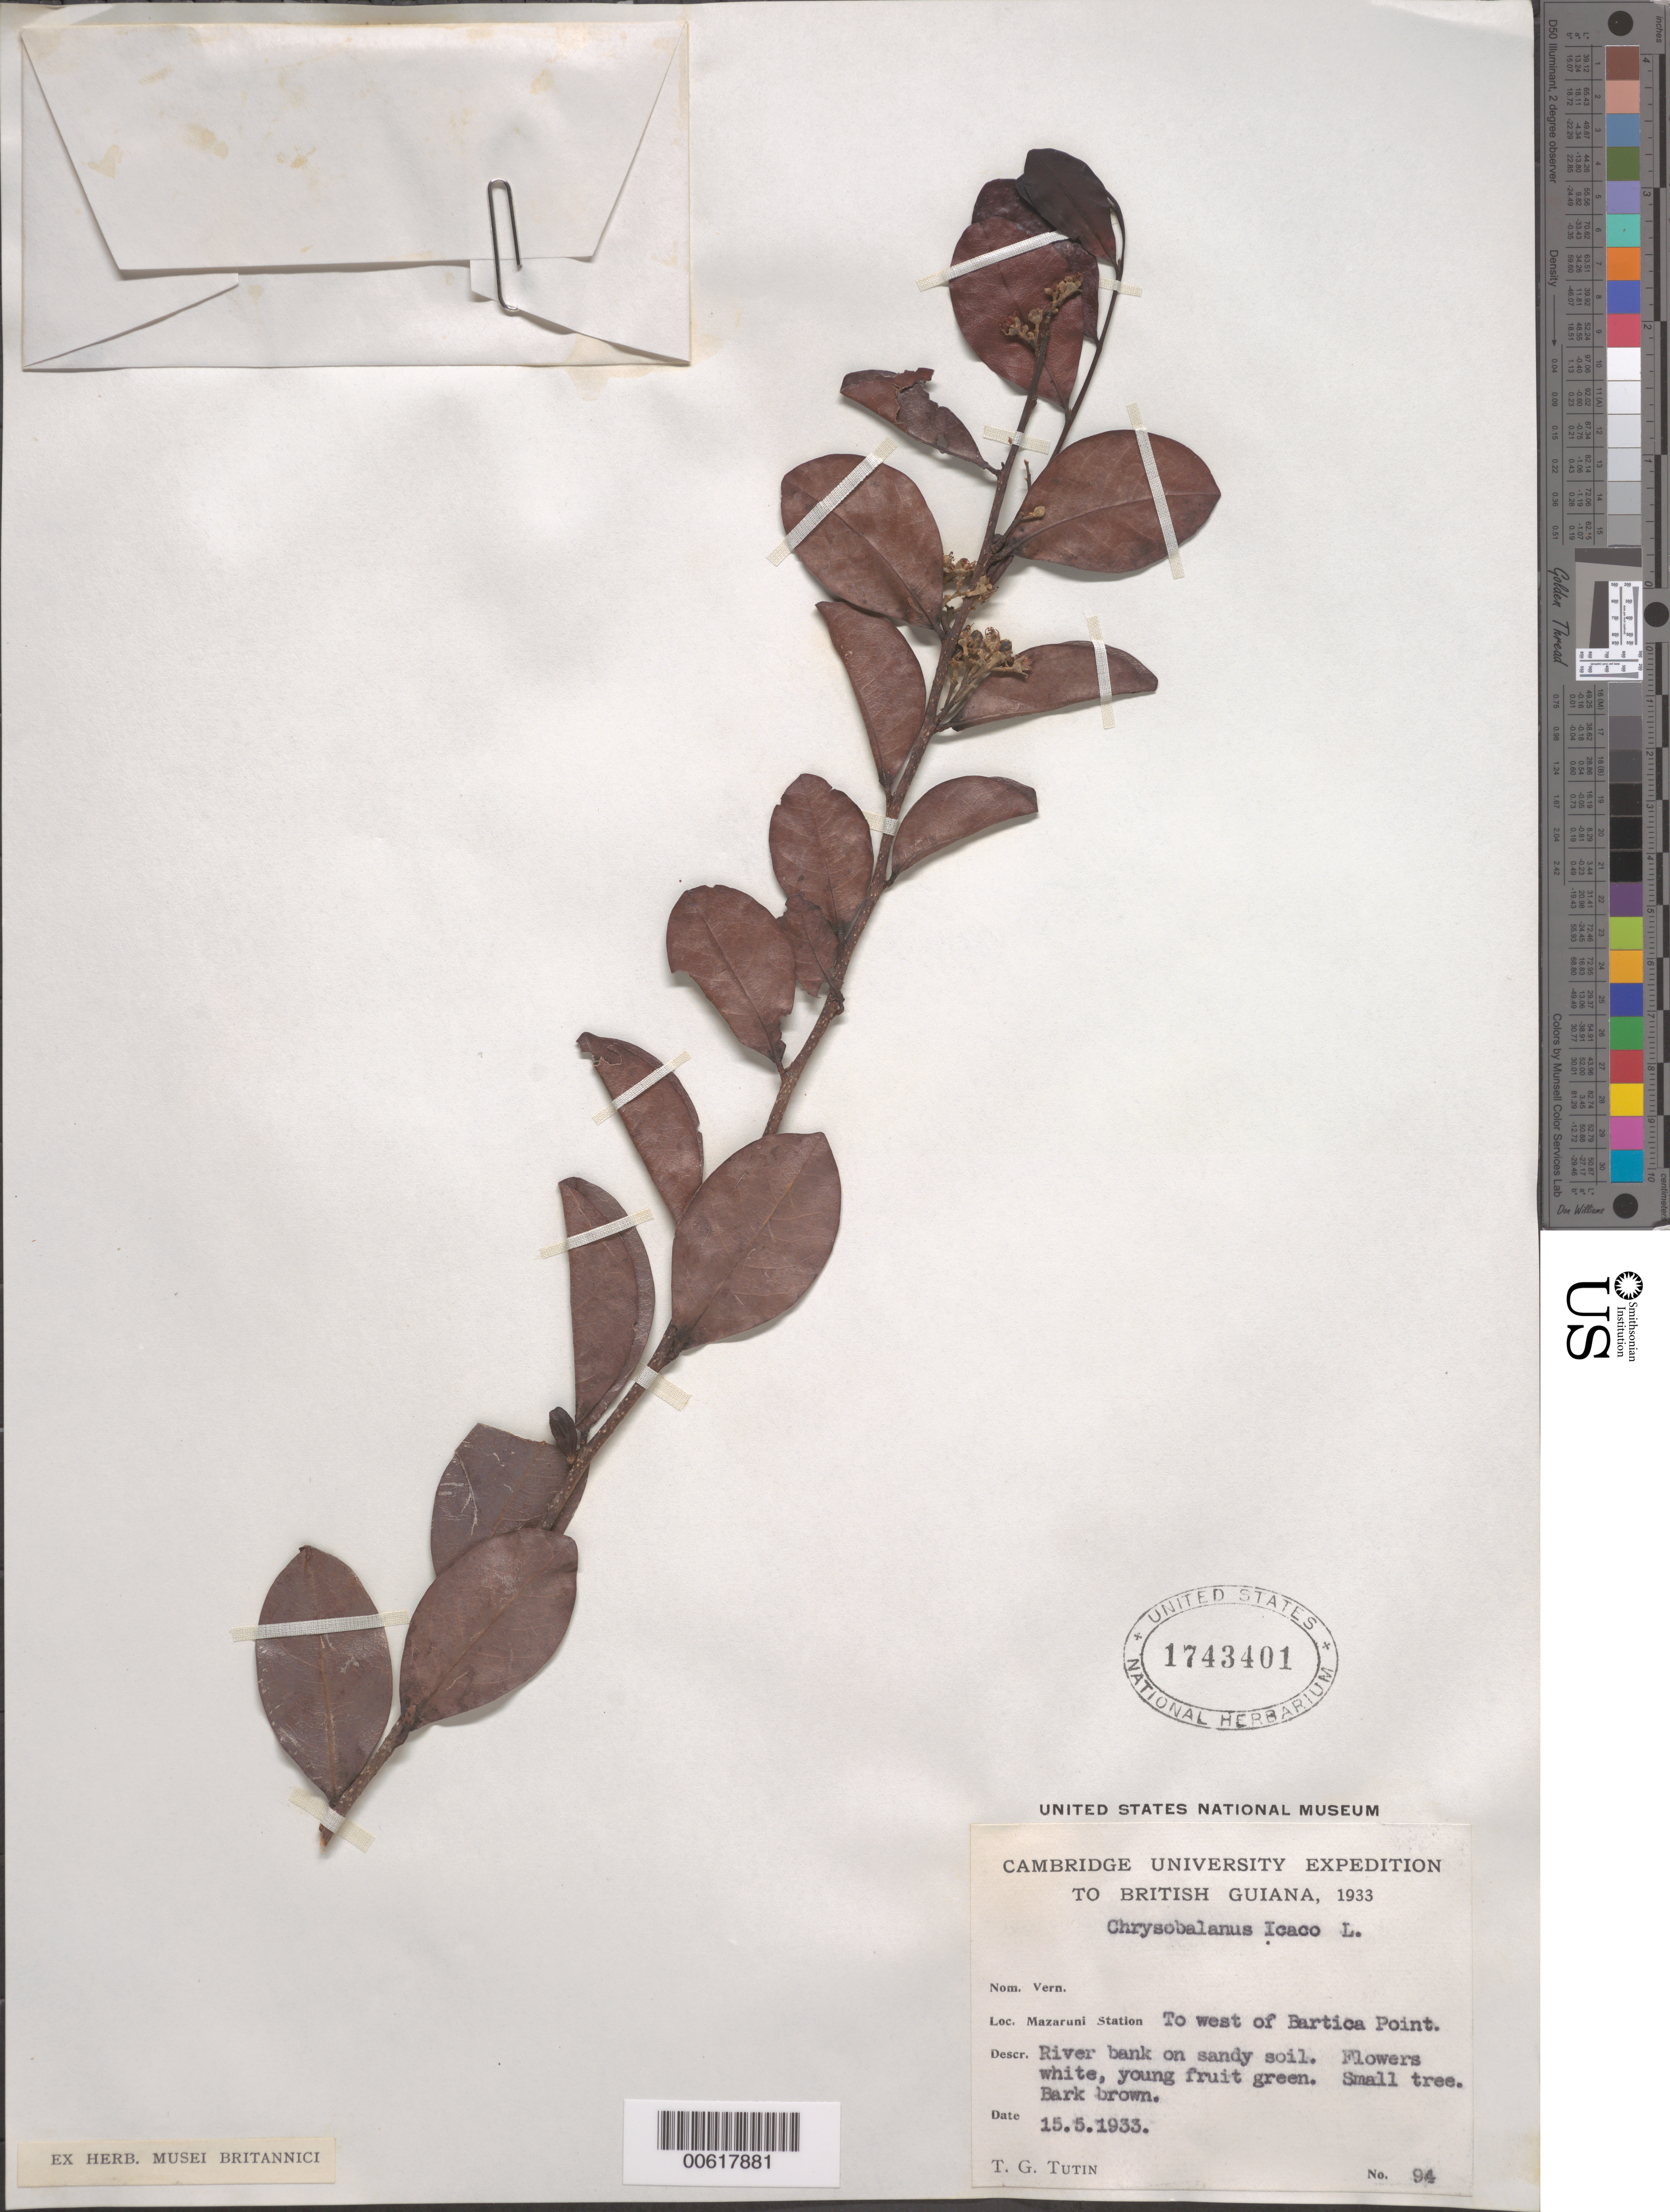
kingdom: Plantae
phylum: Tracheophyta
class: Magnoliopsida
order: Malpighiales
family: Chrysobalanaceae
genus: Chrysobalanus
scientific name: Chrysobalanus icaco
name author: L.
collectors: T. G. Tutin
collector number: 94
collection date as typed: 15-May-33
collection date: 1933-05-15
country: Guyana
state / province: Cuyuni-Mazaruni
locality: Mazaruni Station, to west of Bartica Point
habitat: River bank on sandy soil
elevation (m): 30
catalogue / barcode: US 1743401